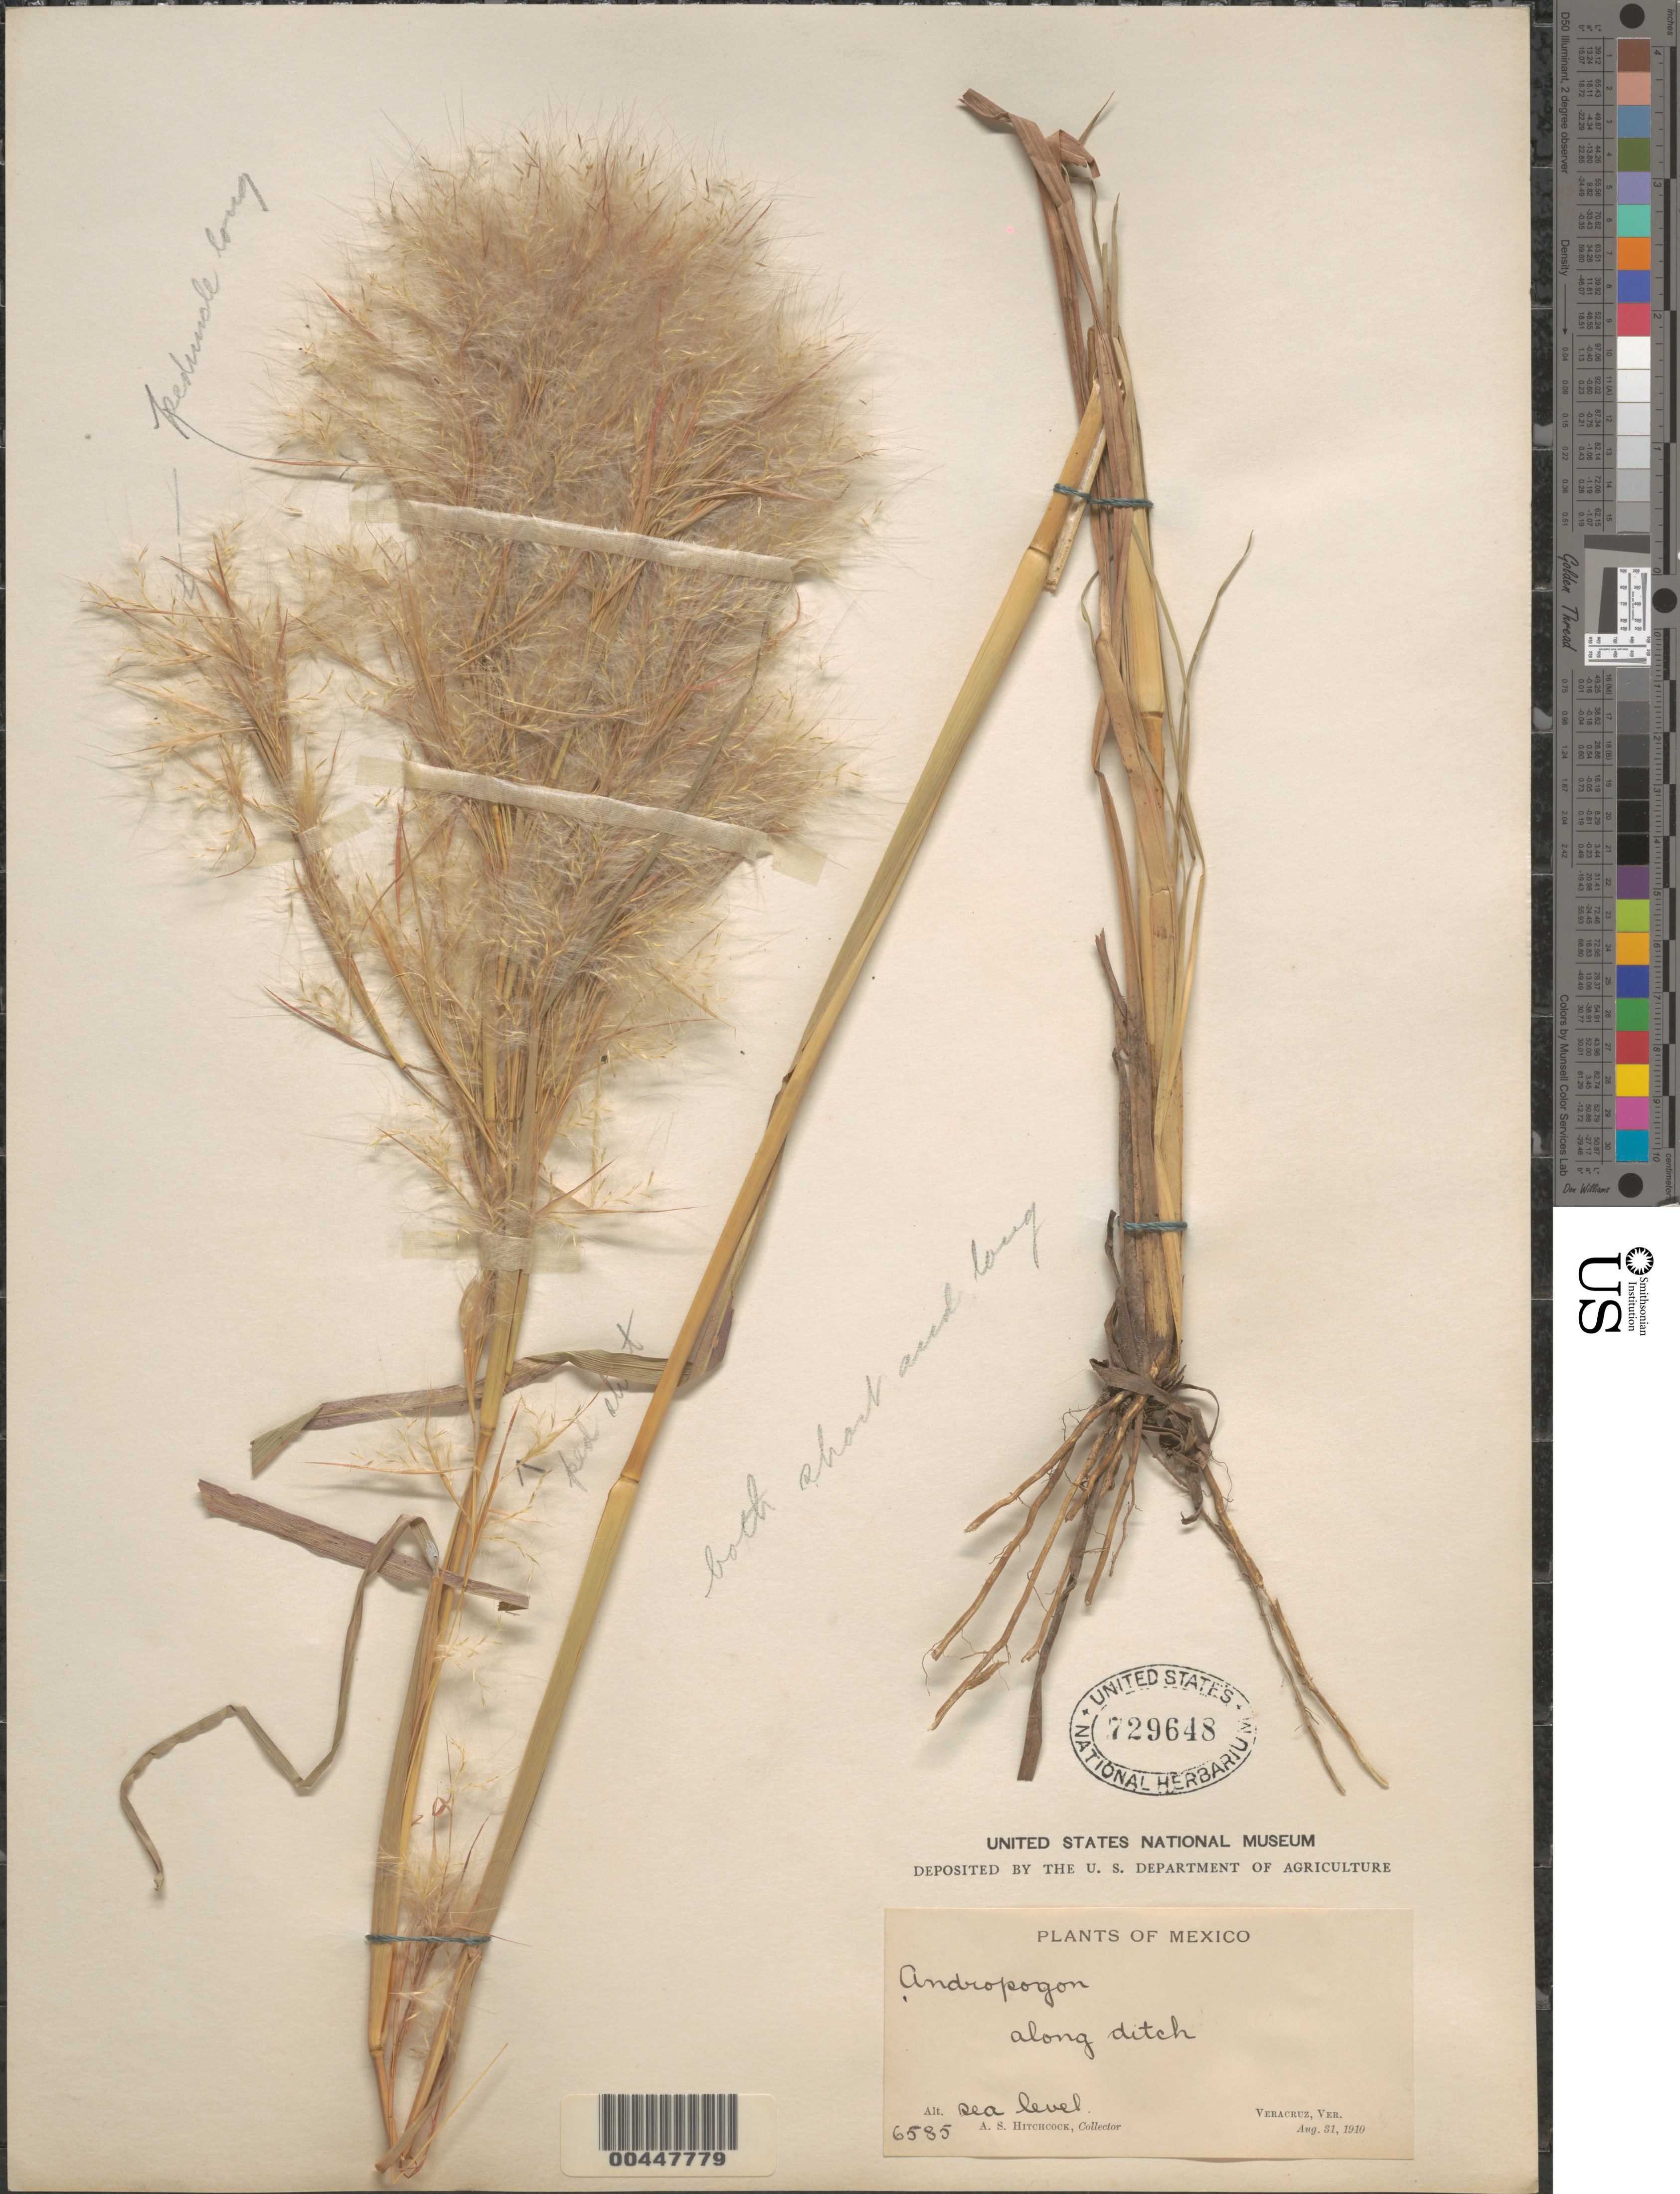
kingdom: Plantae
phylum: Tracheophyta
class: Liliopsida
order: Poales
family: Poaceae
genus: Andropogon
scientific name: Andropogon glomeratus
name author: (Walter) Britton, Stearns & Poggenb.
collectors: A. S. Hitchcock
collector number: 6585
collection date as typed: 31 Aug 1910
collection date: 1910-08-31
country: Mexico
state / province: Veracruz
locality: Veracruz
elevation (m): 0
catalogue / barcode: US 729648